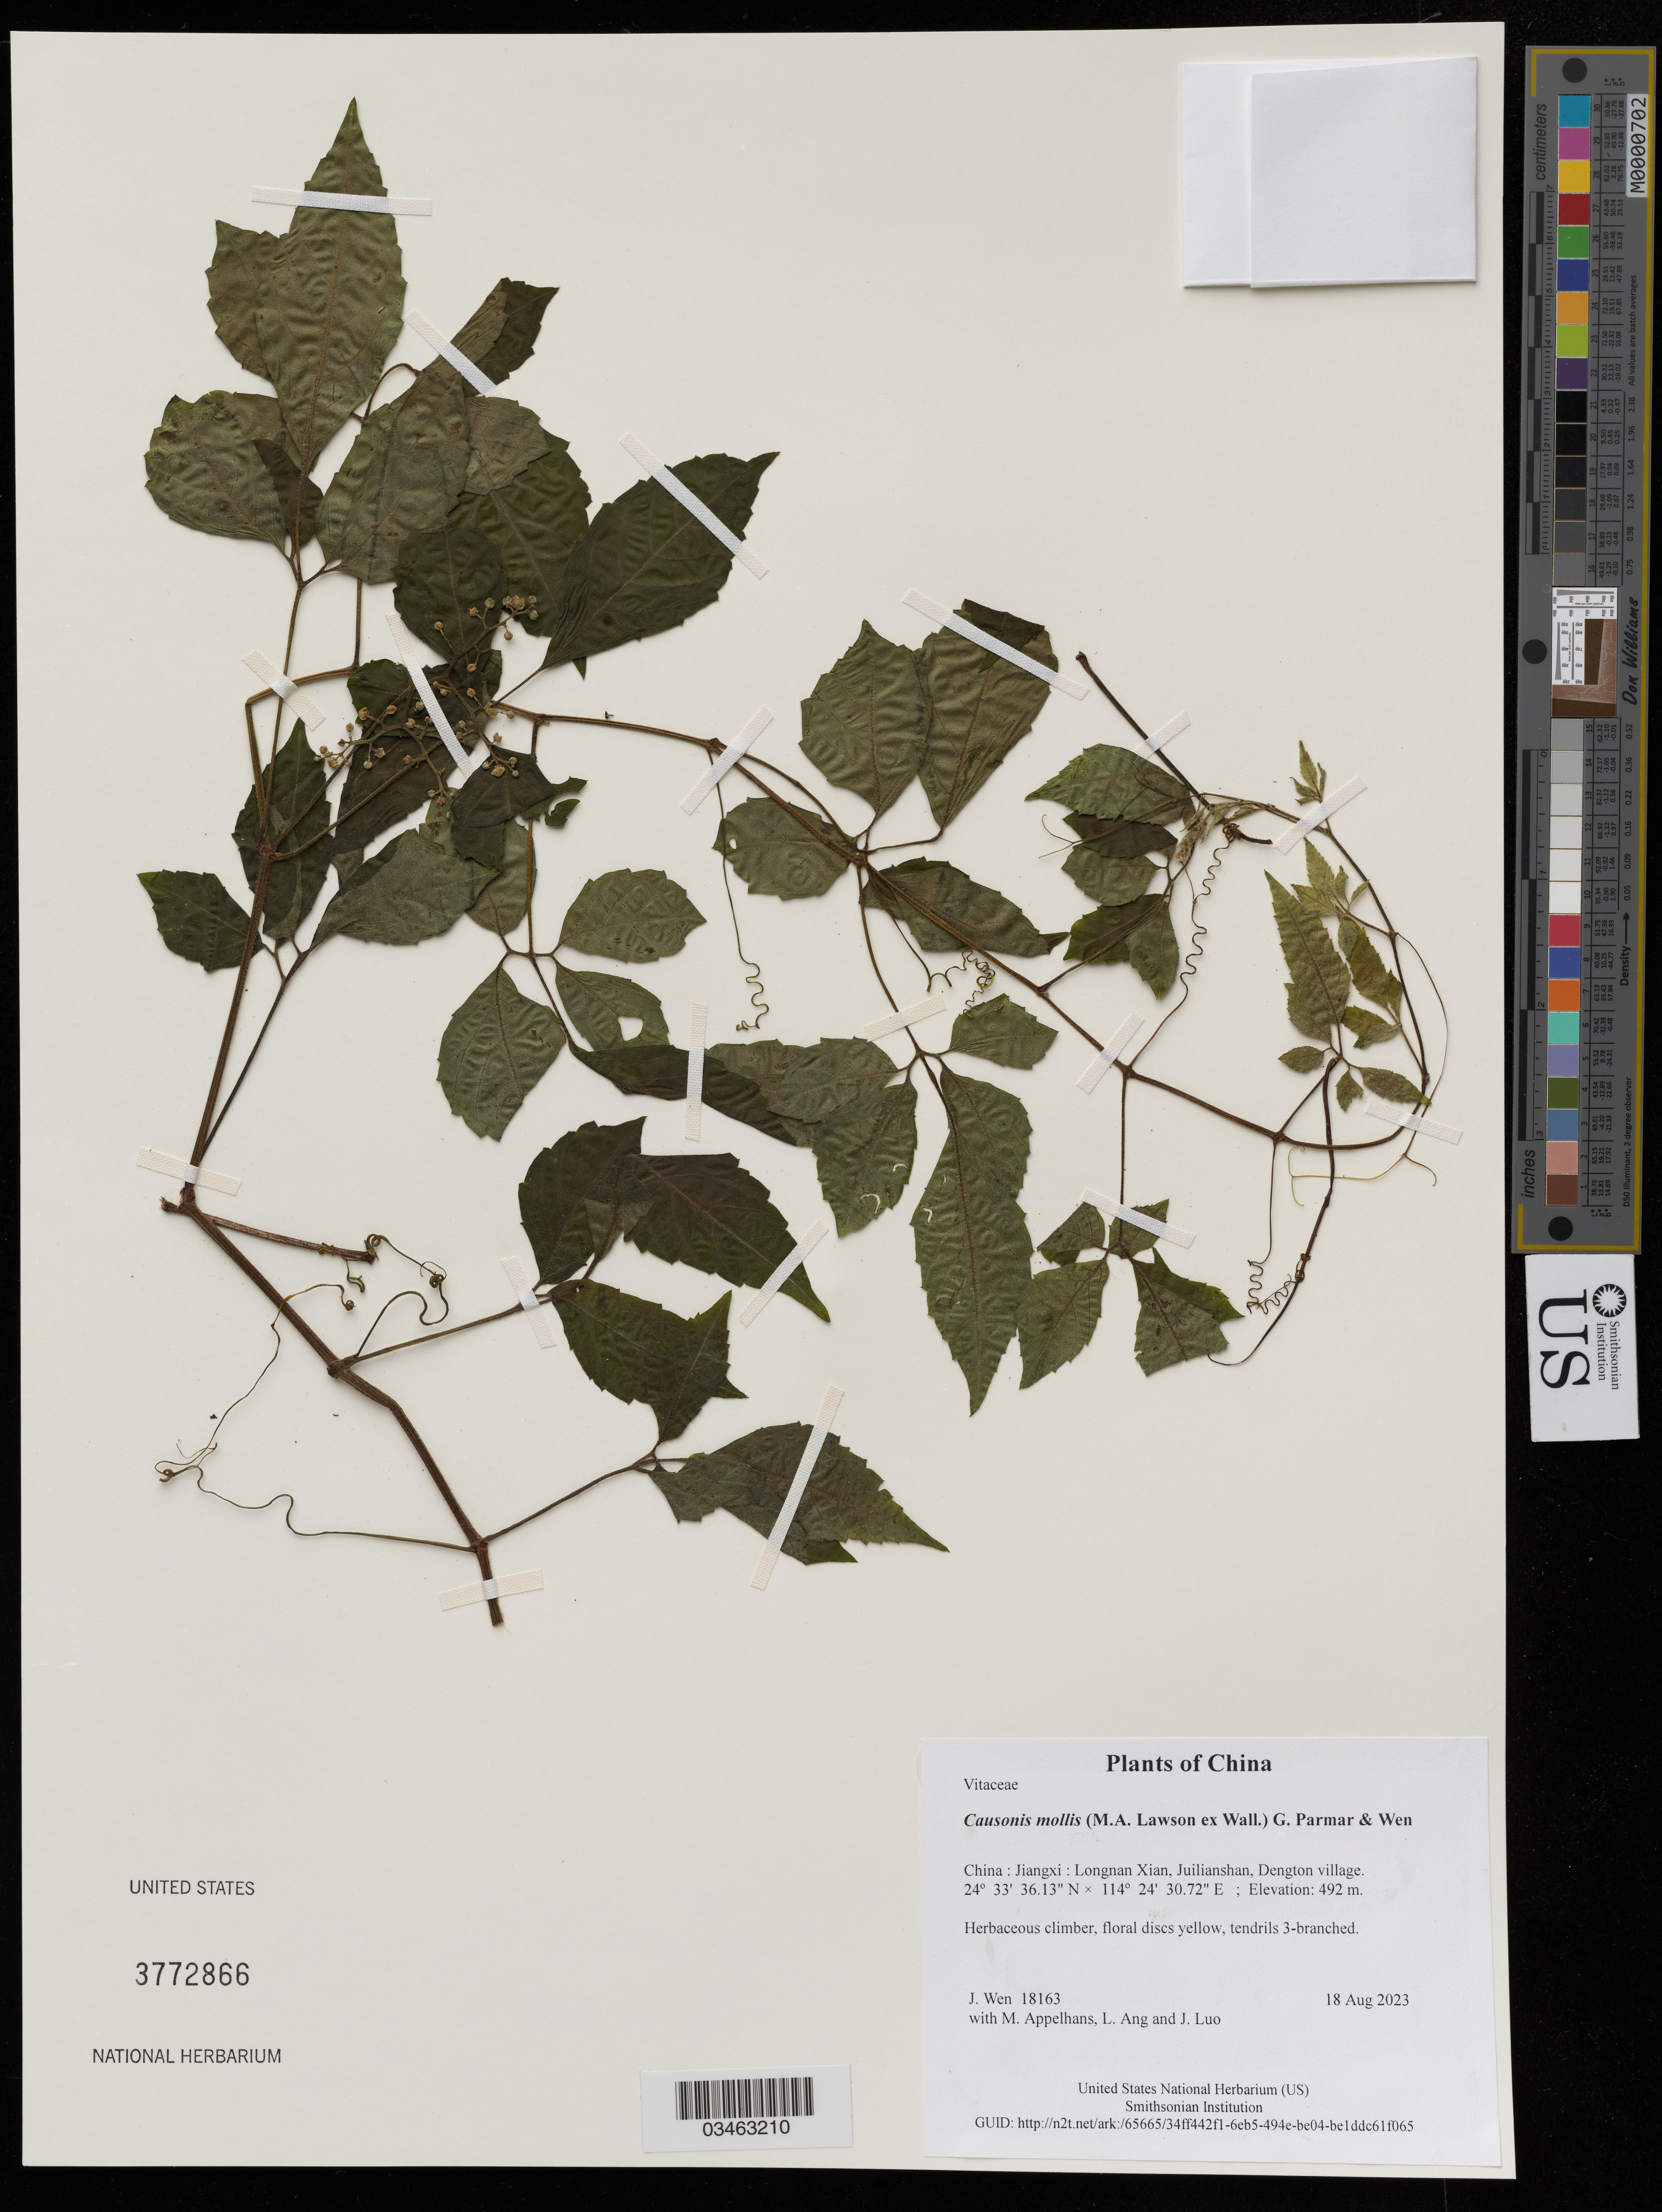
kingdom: Plantae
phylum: Tracheophyta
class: Magnoliopsida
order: Vitales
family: Vitaceae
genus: Causonis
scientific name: Causonis mollis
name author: (M.A. Lawson ex Wall.) Parmar & J. Wen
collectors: J. Wen, M. Appelhans, L. Ang & J. Luo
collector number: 18163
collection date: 2023-08-18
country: China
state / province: Jiangxi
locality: Longnan Xian, Juilianshan, Dengton village.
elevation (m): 492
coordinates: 24.560035 N, 114.408532 E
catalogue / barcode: US 3772866